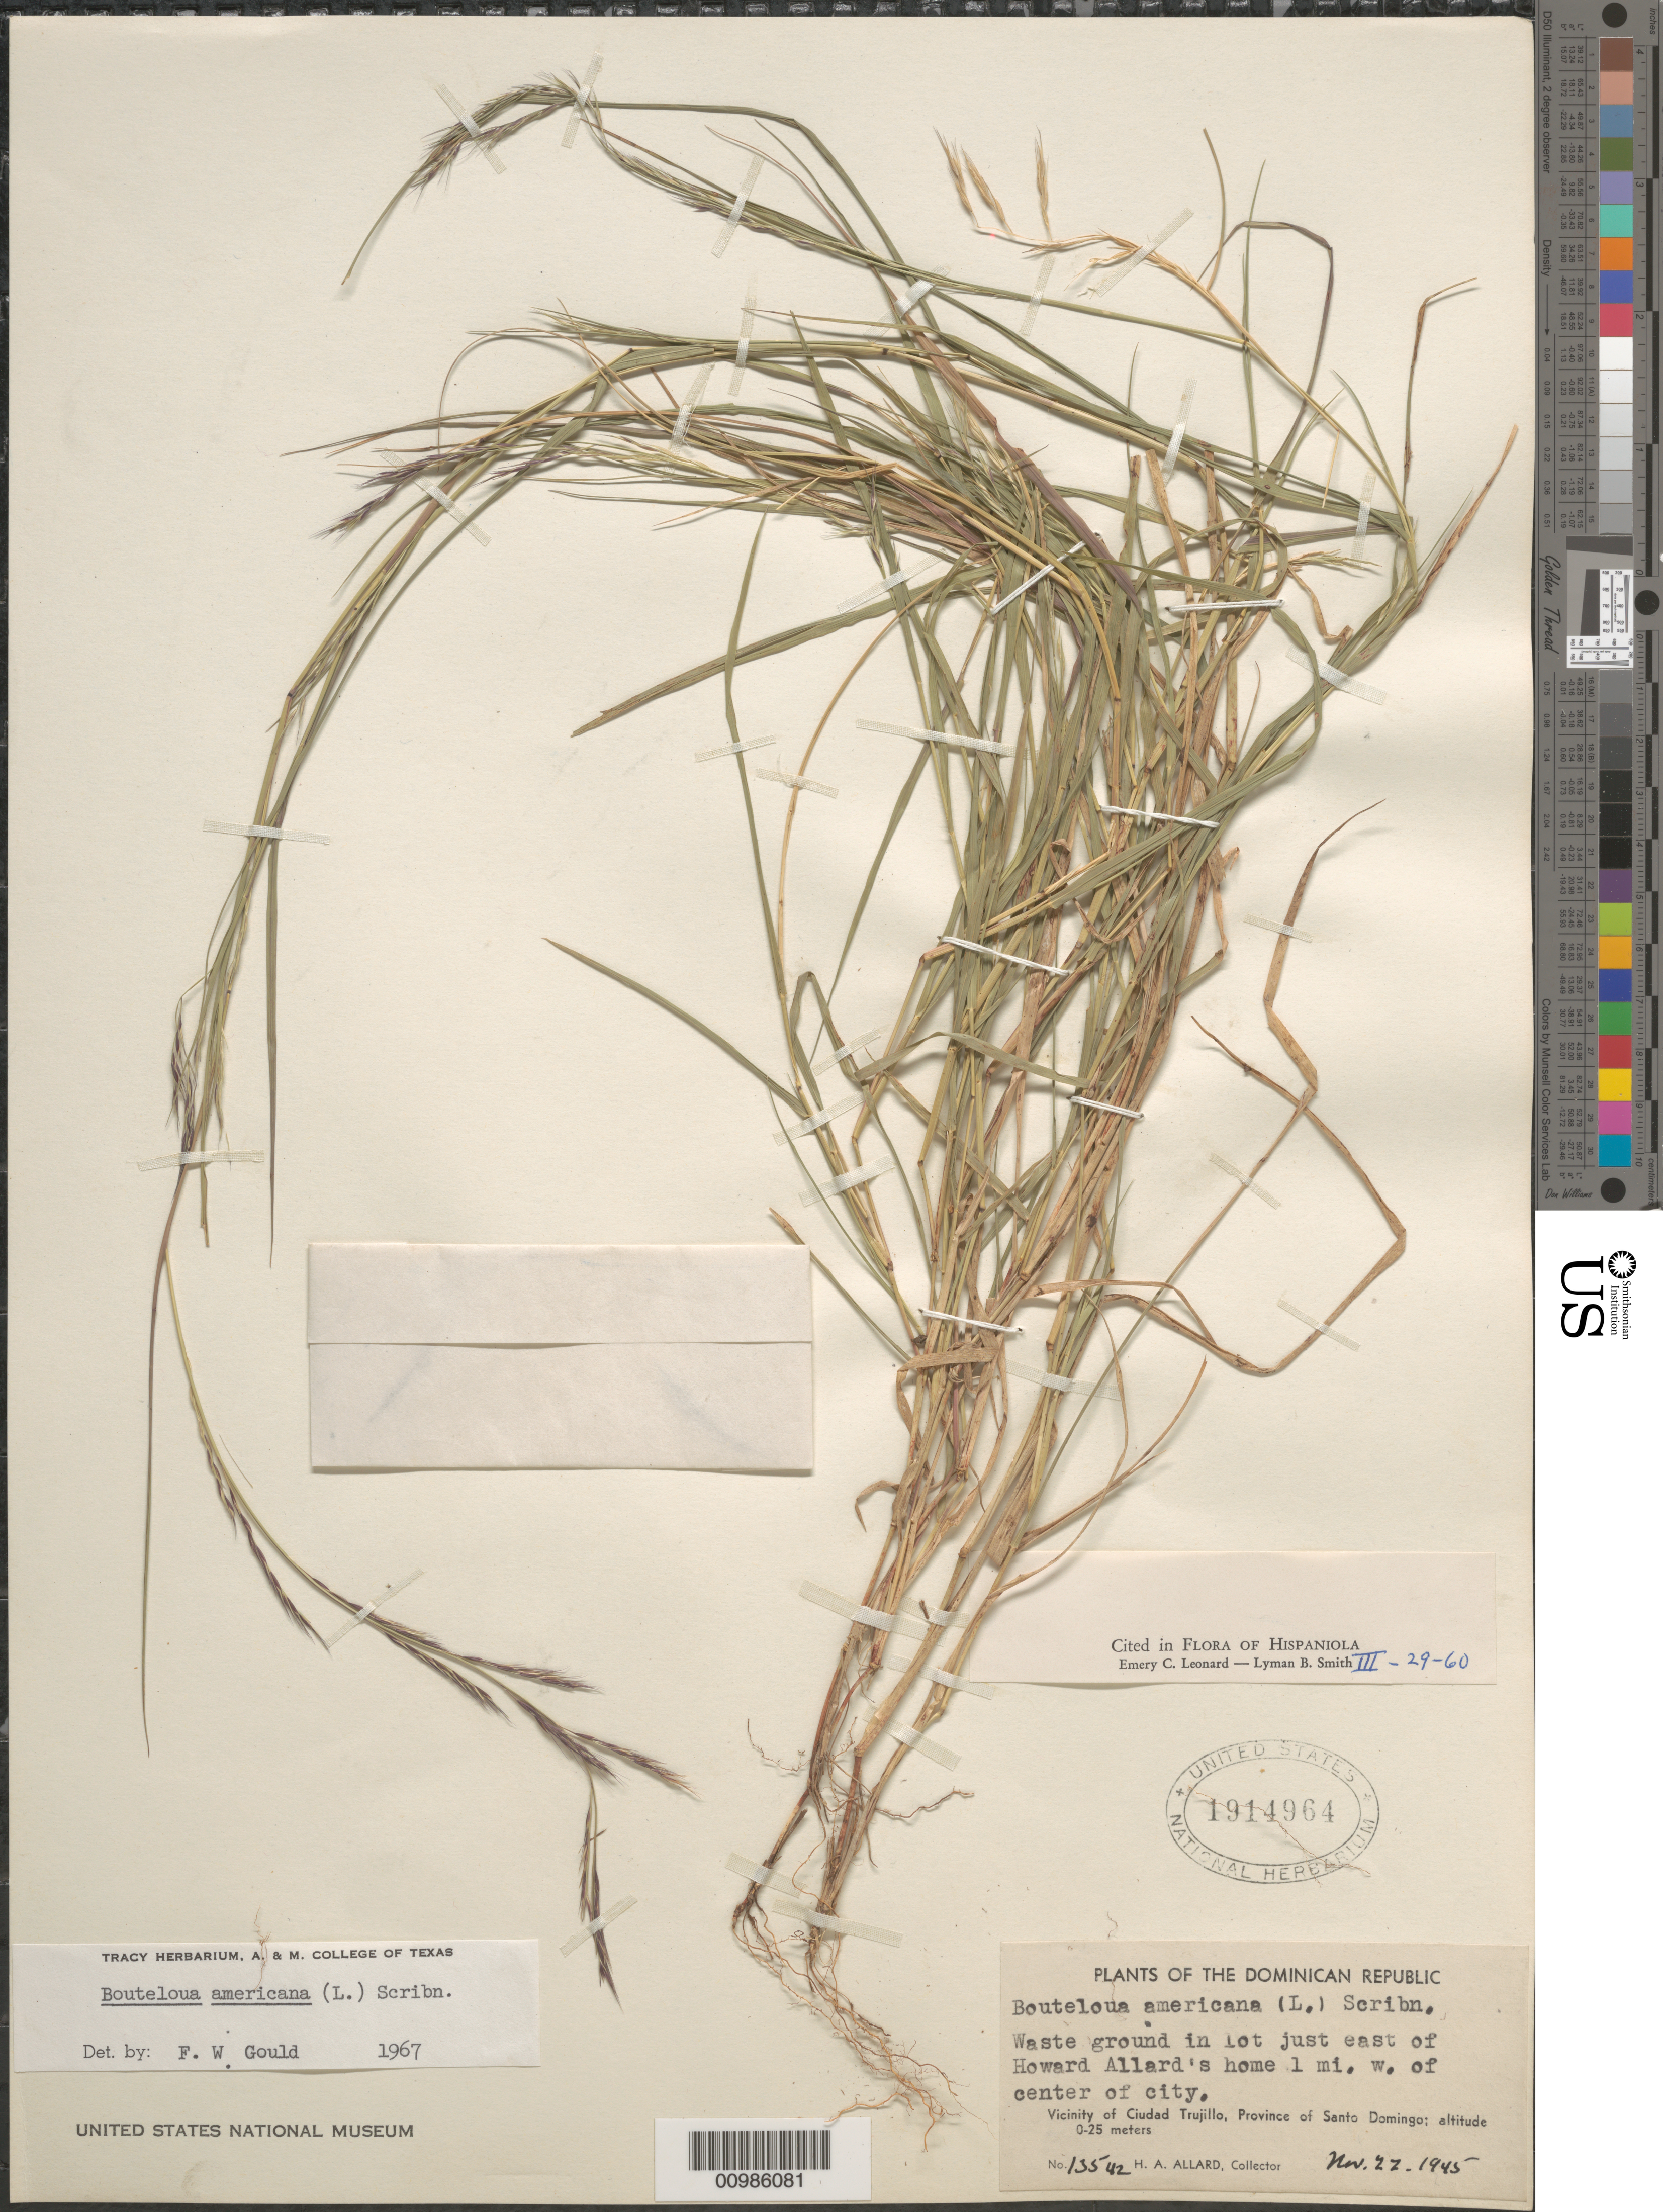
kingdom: Plantae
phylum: Tracheophyta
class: Liliopsida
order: Poales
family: Poaceae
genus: Bouteloua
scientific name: Bouteloua americana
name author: (L.) Scribn.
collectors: H. A. Allard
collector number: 13542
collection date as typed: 22 Nov 1945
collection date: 1945-11-22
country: Dominican Republic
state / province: Distrito Nacional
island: Hispaniola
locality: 1 mile west of center of Santo Domingo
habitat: waste ground in lot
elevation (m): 0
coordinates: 0 N, 0 E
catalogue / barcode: US 1914964